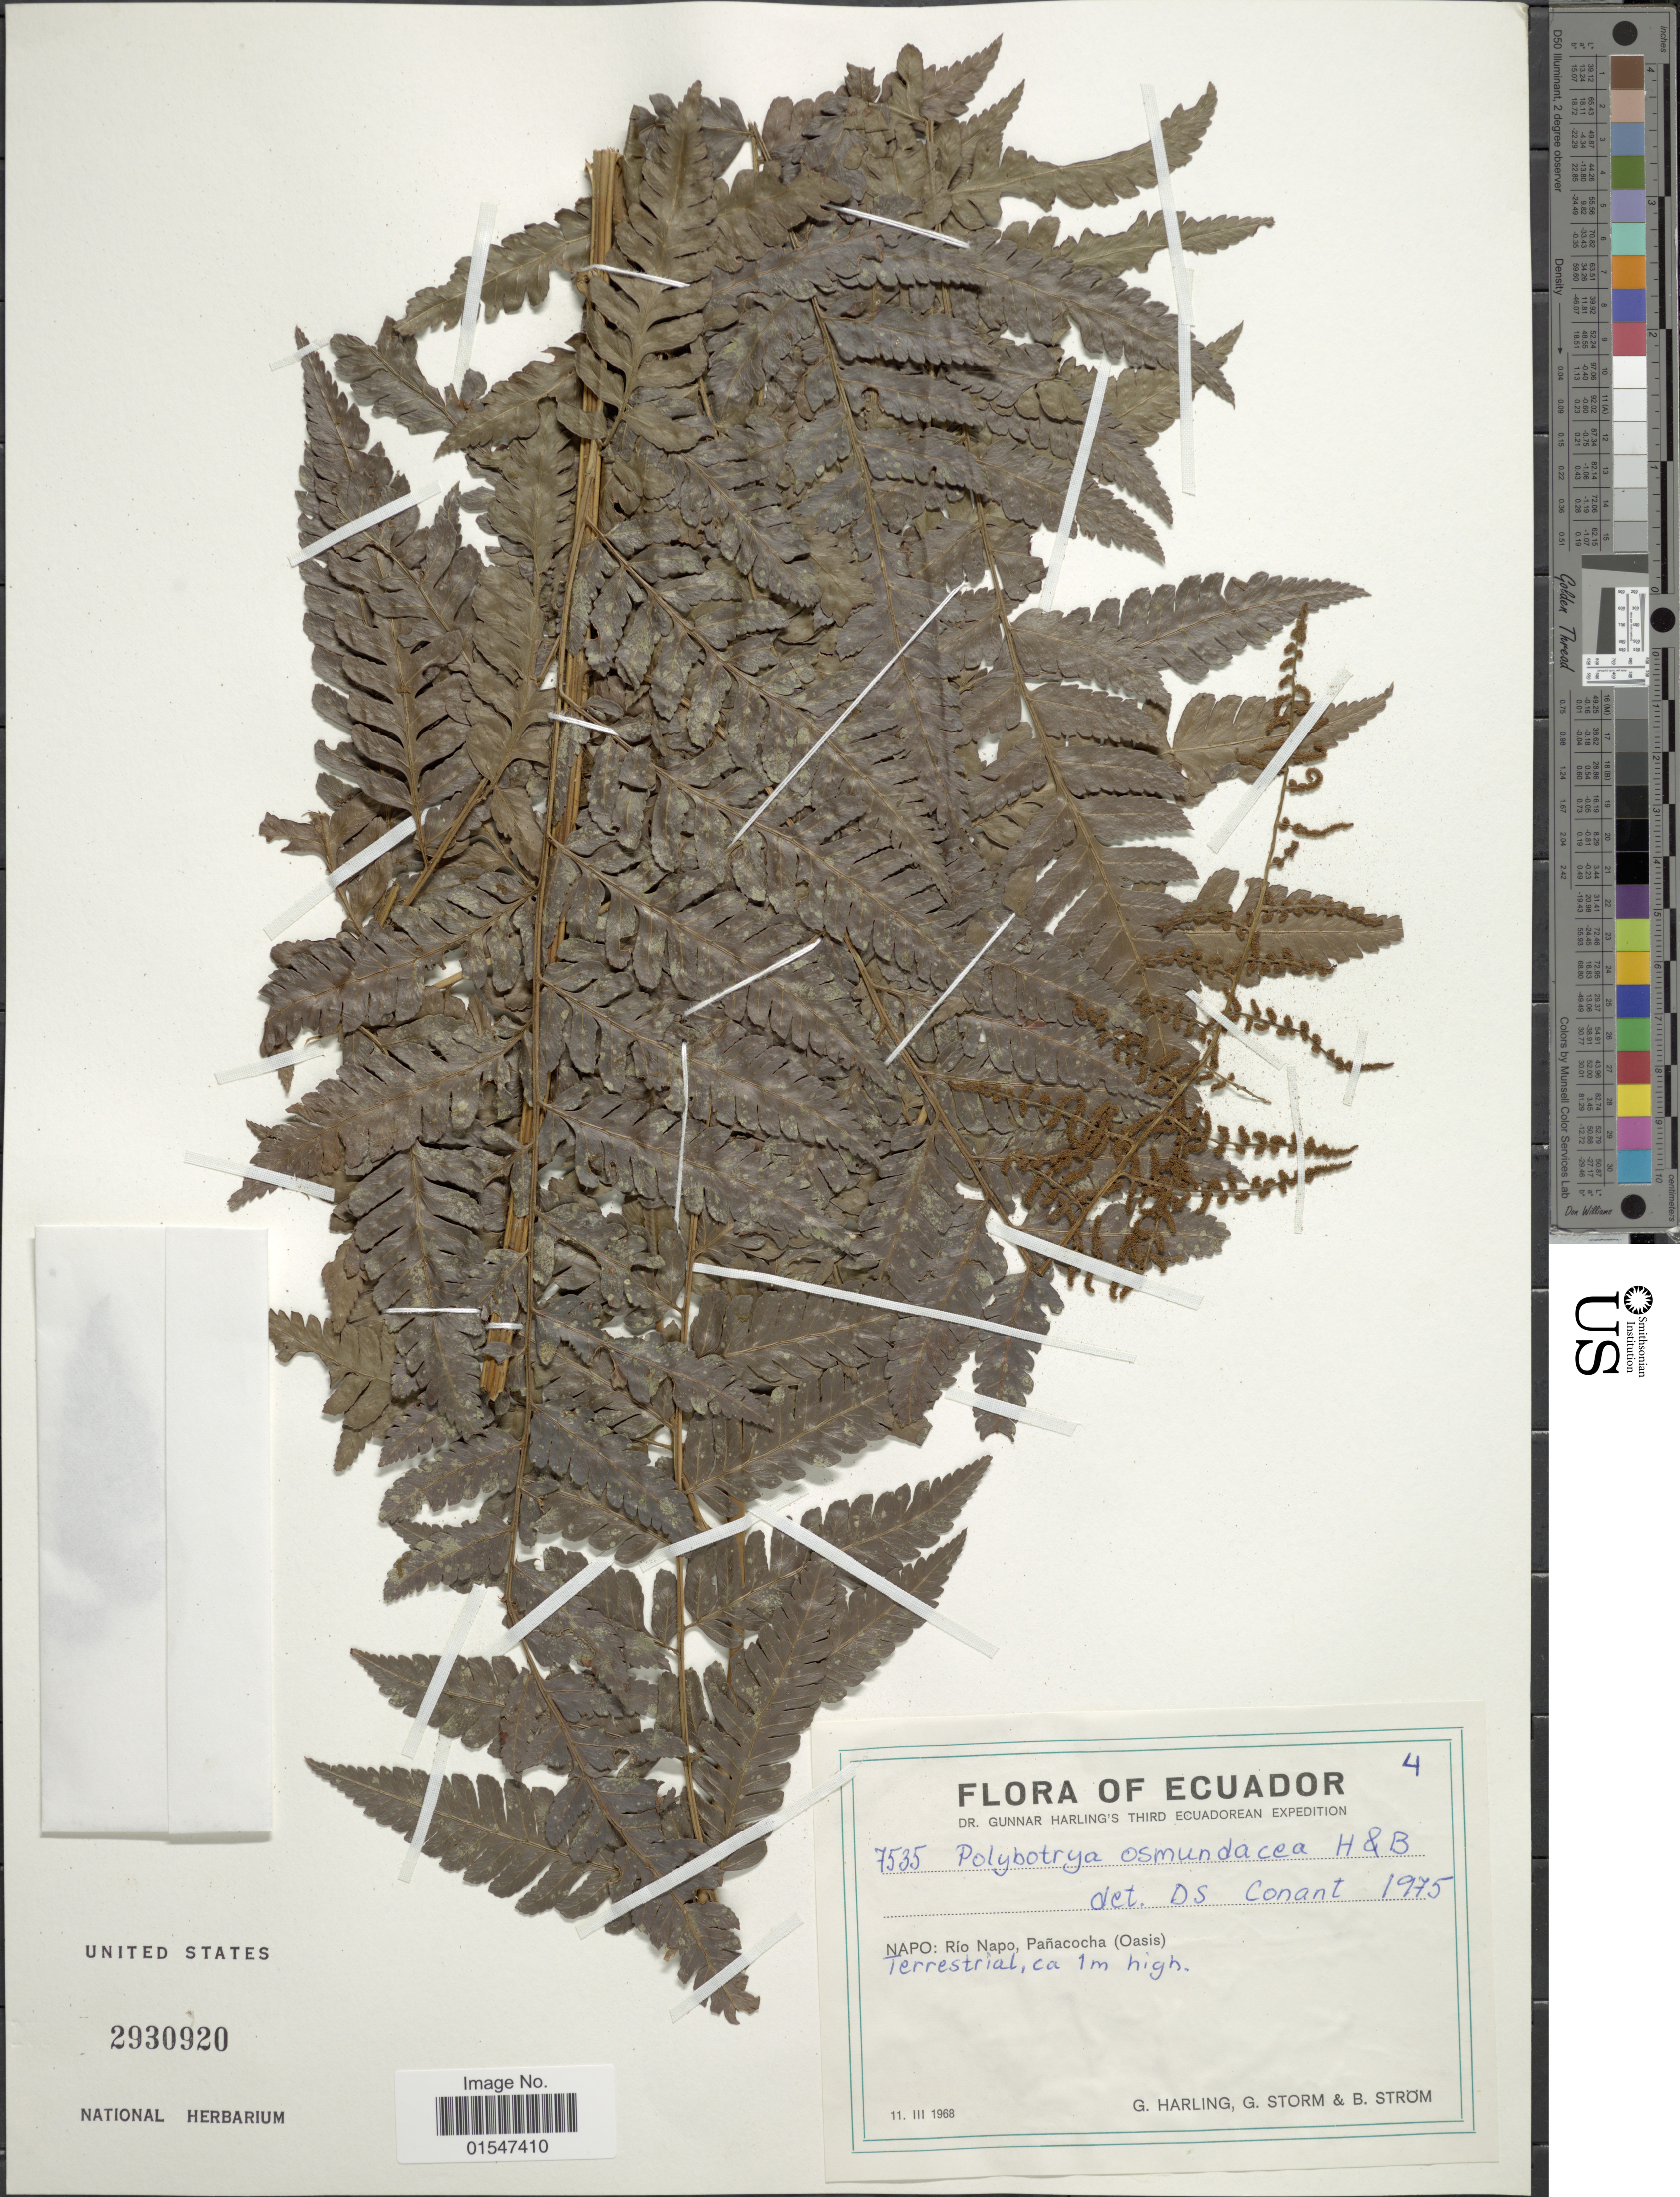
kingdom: Plantae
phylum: Tracheophyta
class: Polypodiopsida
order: Polypodiales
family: Dryopteridaceae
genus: Polybotrya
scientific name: Polybotrya osmundacea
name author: Humb. & Bonpl. ex Willd.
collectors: G. Harling, G. Storm & B. Strom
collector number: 7535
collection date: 1968-03-11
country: Ecuador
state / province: Napo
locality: Ecuador, Río Napo, Pañacocha (Oasis)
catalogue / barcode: US 2930920